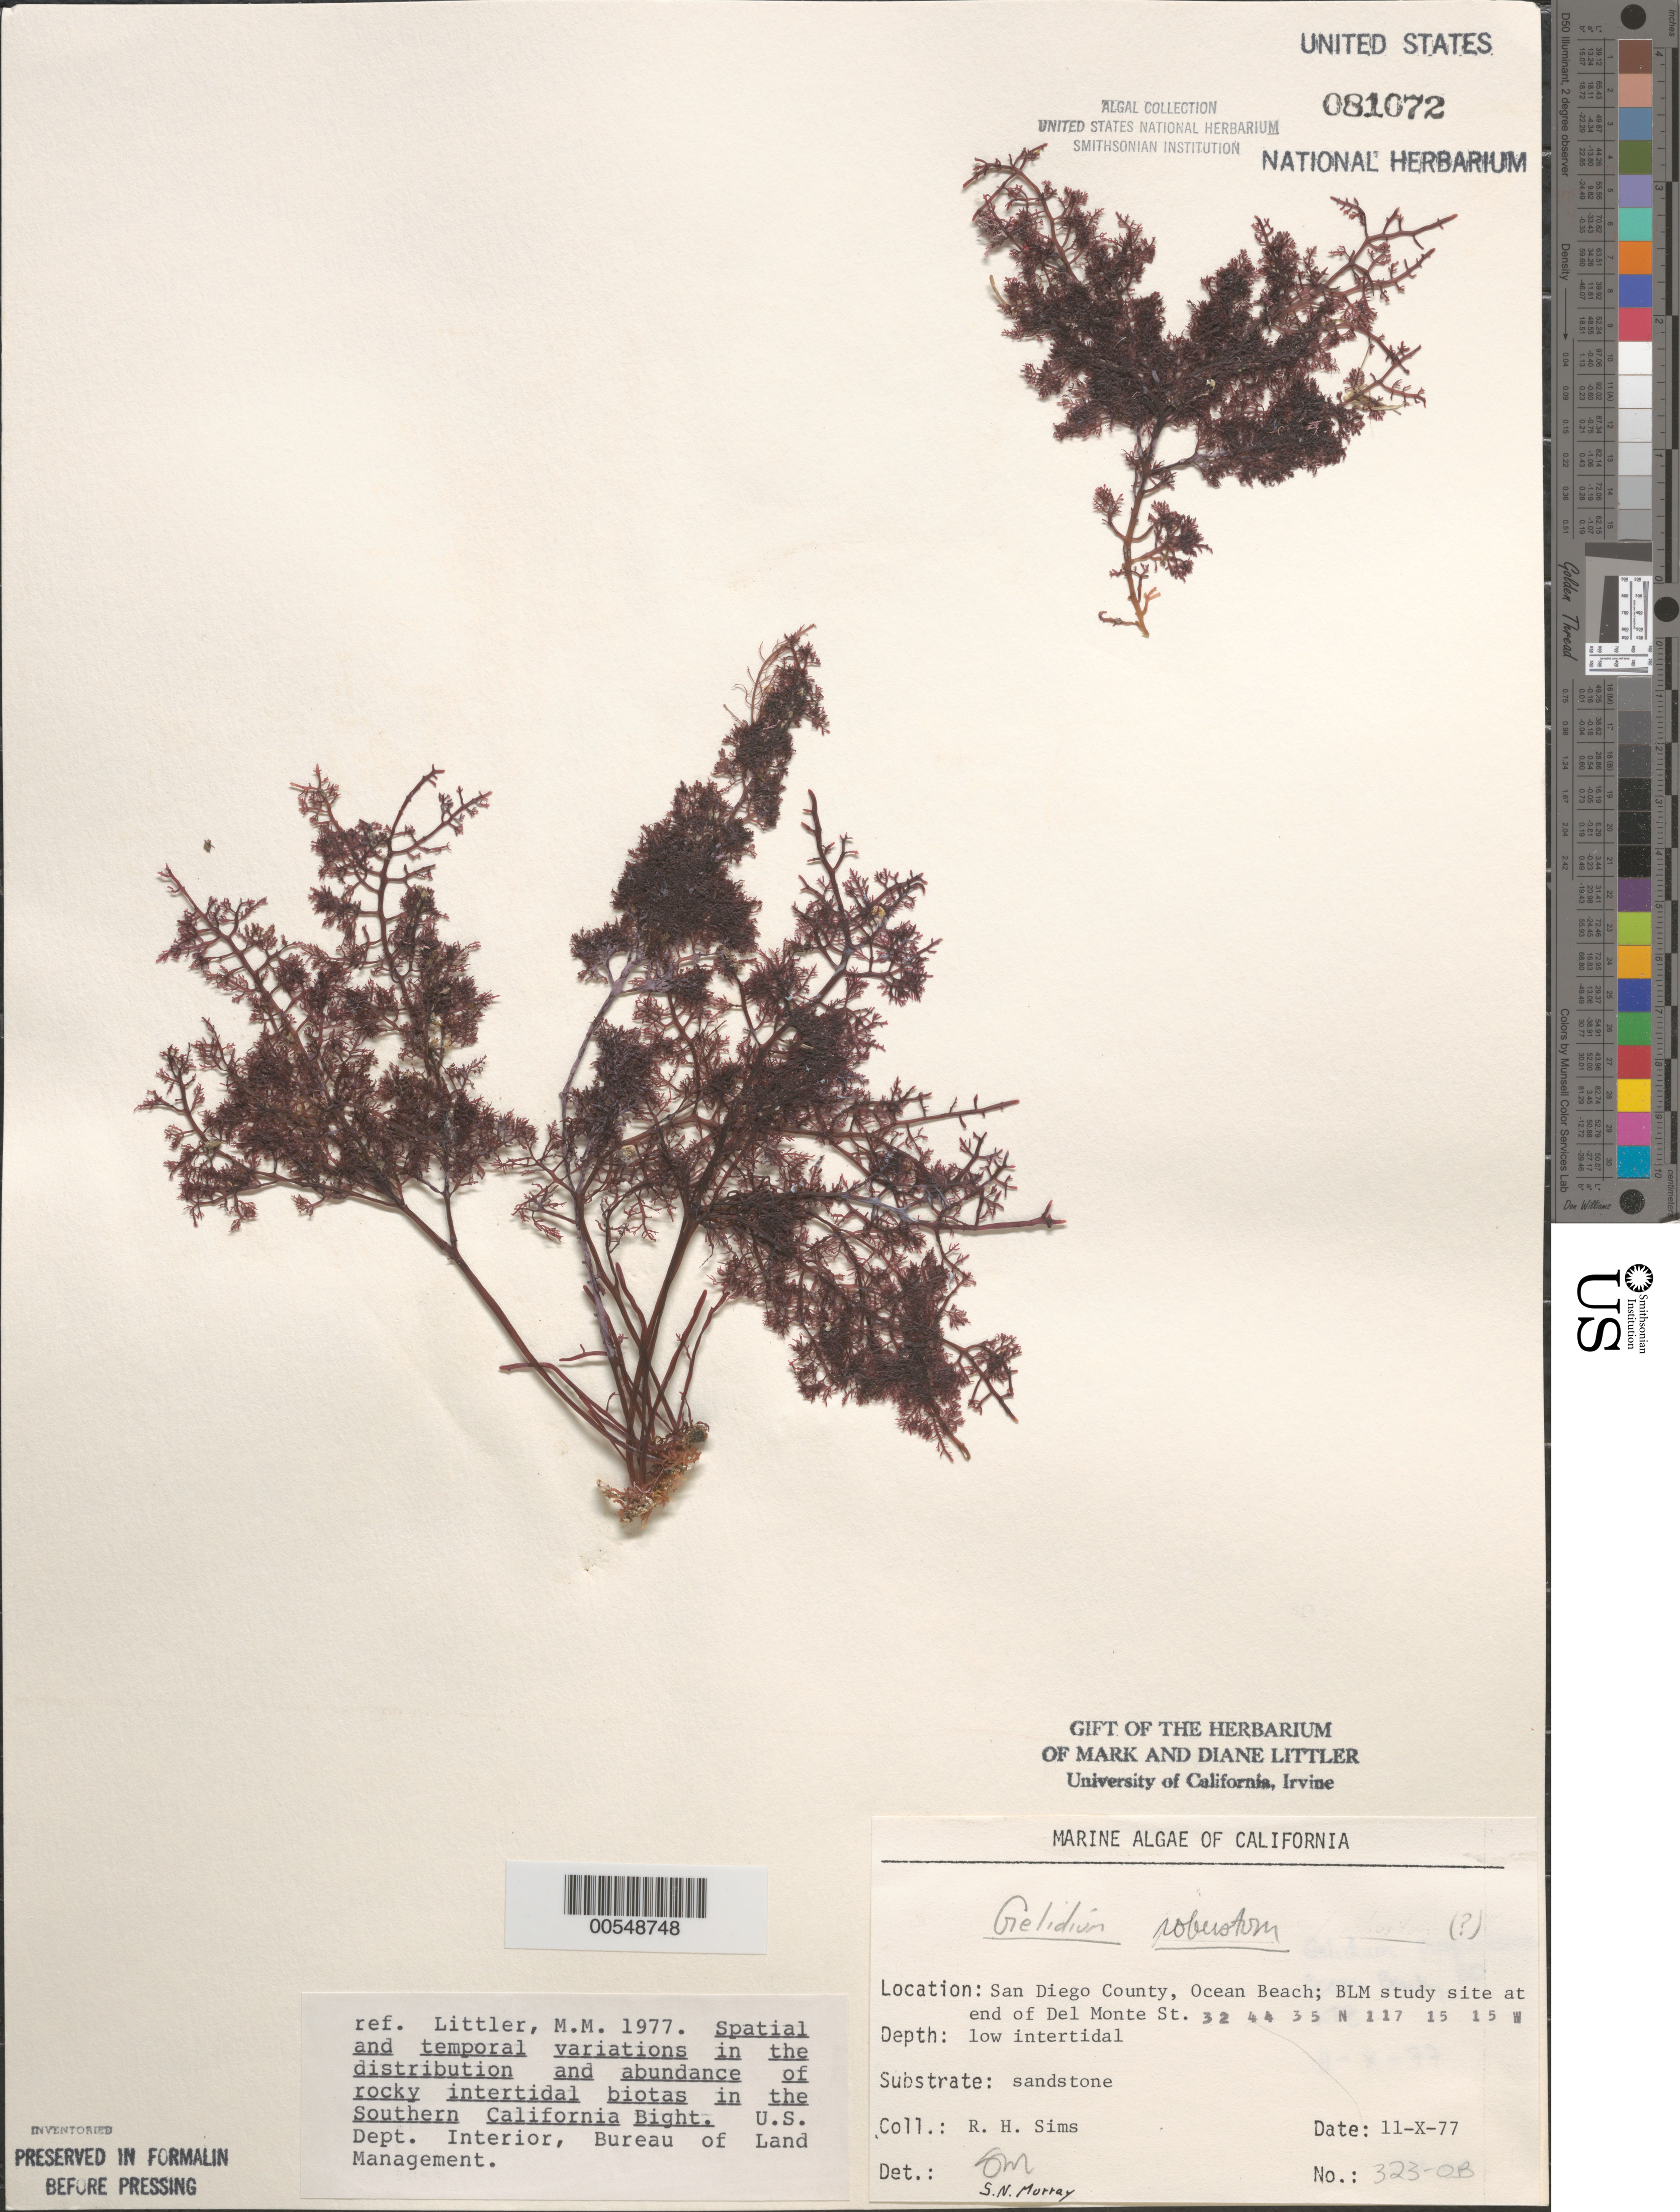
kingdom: Plantae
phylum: Rhodophyta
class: Florideophyceae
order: Gelidiales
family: Gelidiaceae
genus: Gelidium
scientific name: Gelidium robustum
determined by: Murray, S. N.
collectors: R. H. Sims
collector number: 323-ob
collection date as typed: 11 Oct 1977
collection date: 1977-10-11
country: United States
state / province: California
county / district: San Diego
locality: Ocean Beach, end of Del Monte Street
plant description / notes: BLM-SOCALBIGHT Rocky Intertidal Survey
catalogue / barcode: US 81072